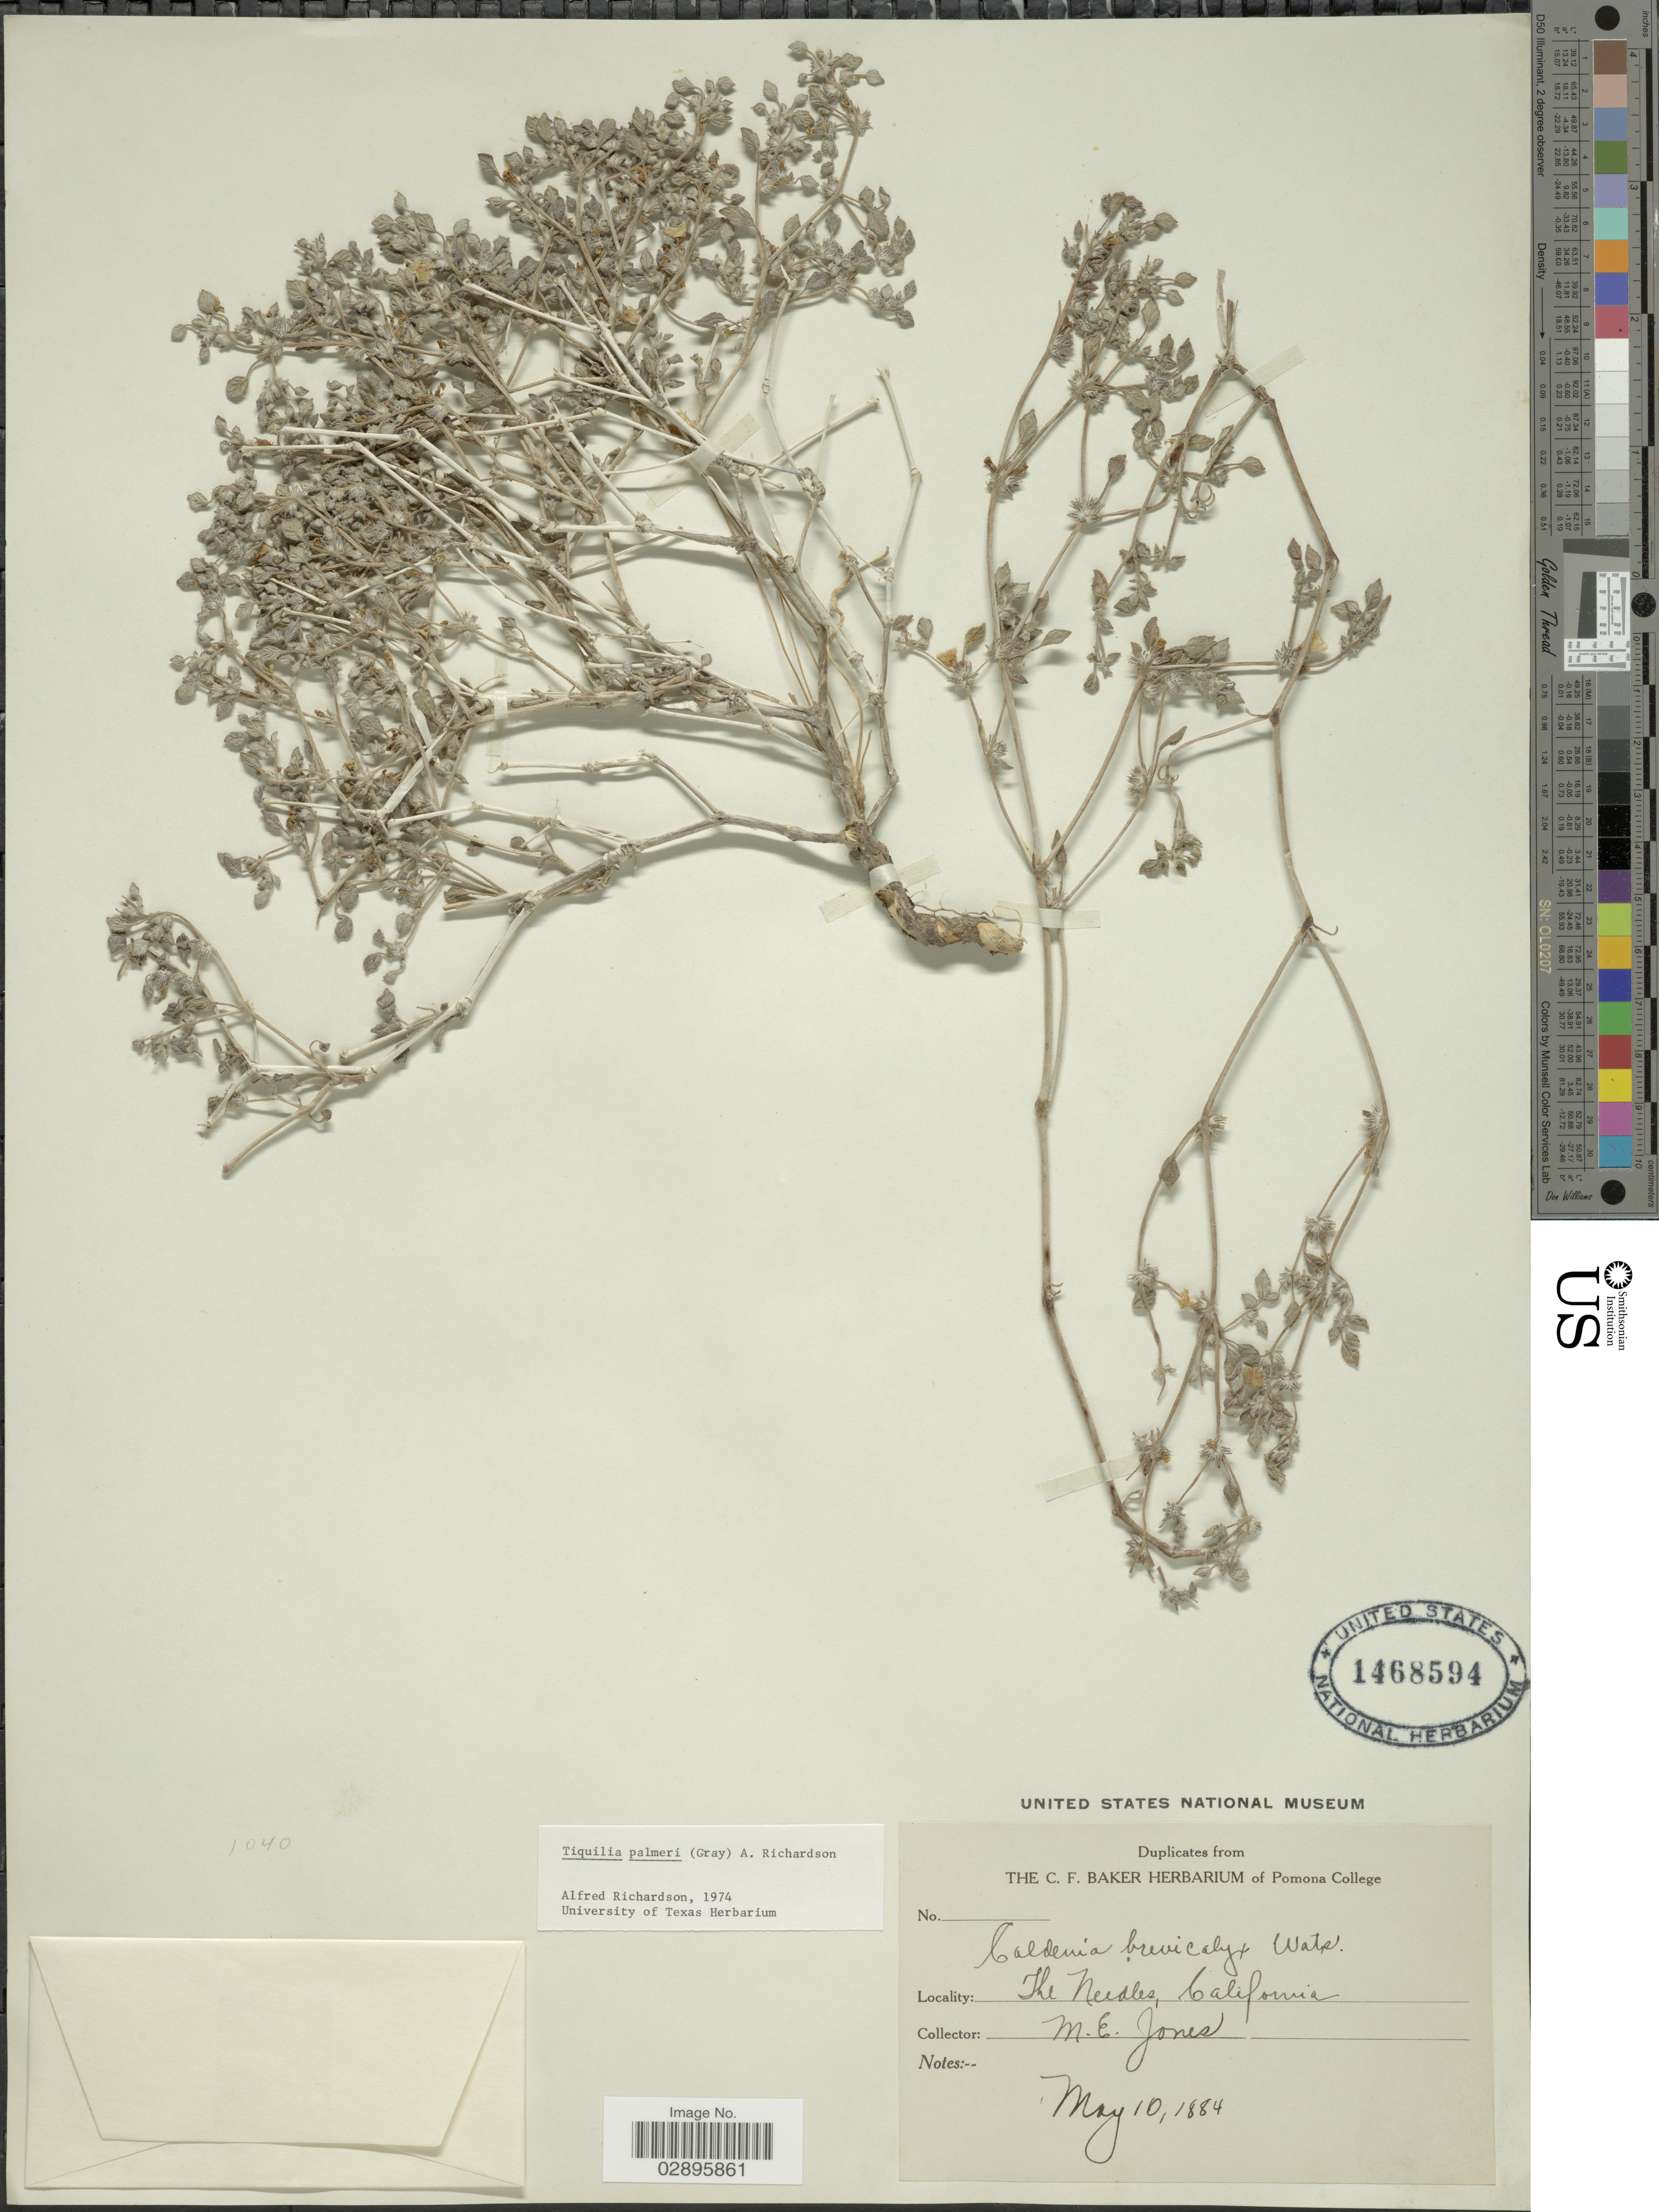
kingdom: Plantae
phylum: Tracheophyta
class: Magnoliopsida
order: Boraginales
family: Ehretiaceae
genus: Tiquilia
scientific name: Tiquilia palmeri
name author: (A. Gray) A.T. Richardson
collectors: M. E. Jones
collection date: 1884-05-10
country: United States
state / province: California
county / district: San Bernardino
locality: The Needles.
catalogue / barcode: US 1468594